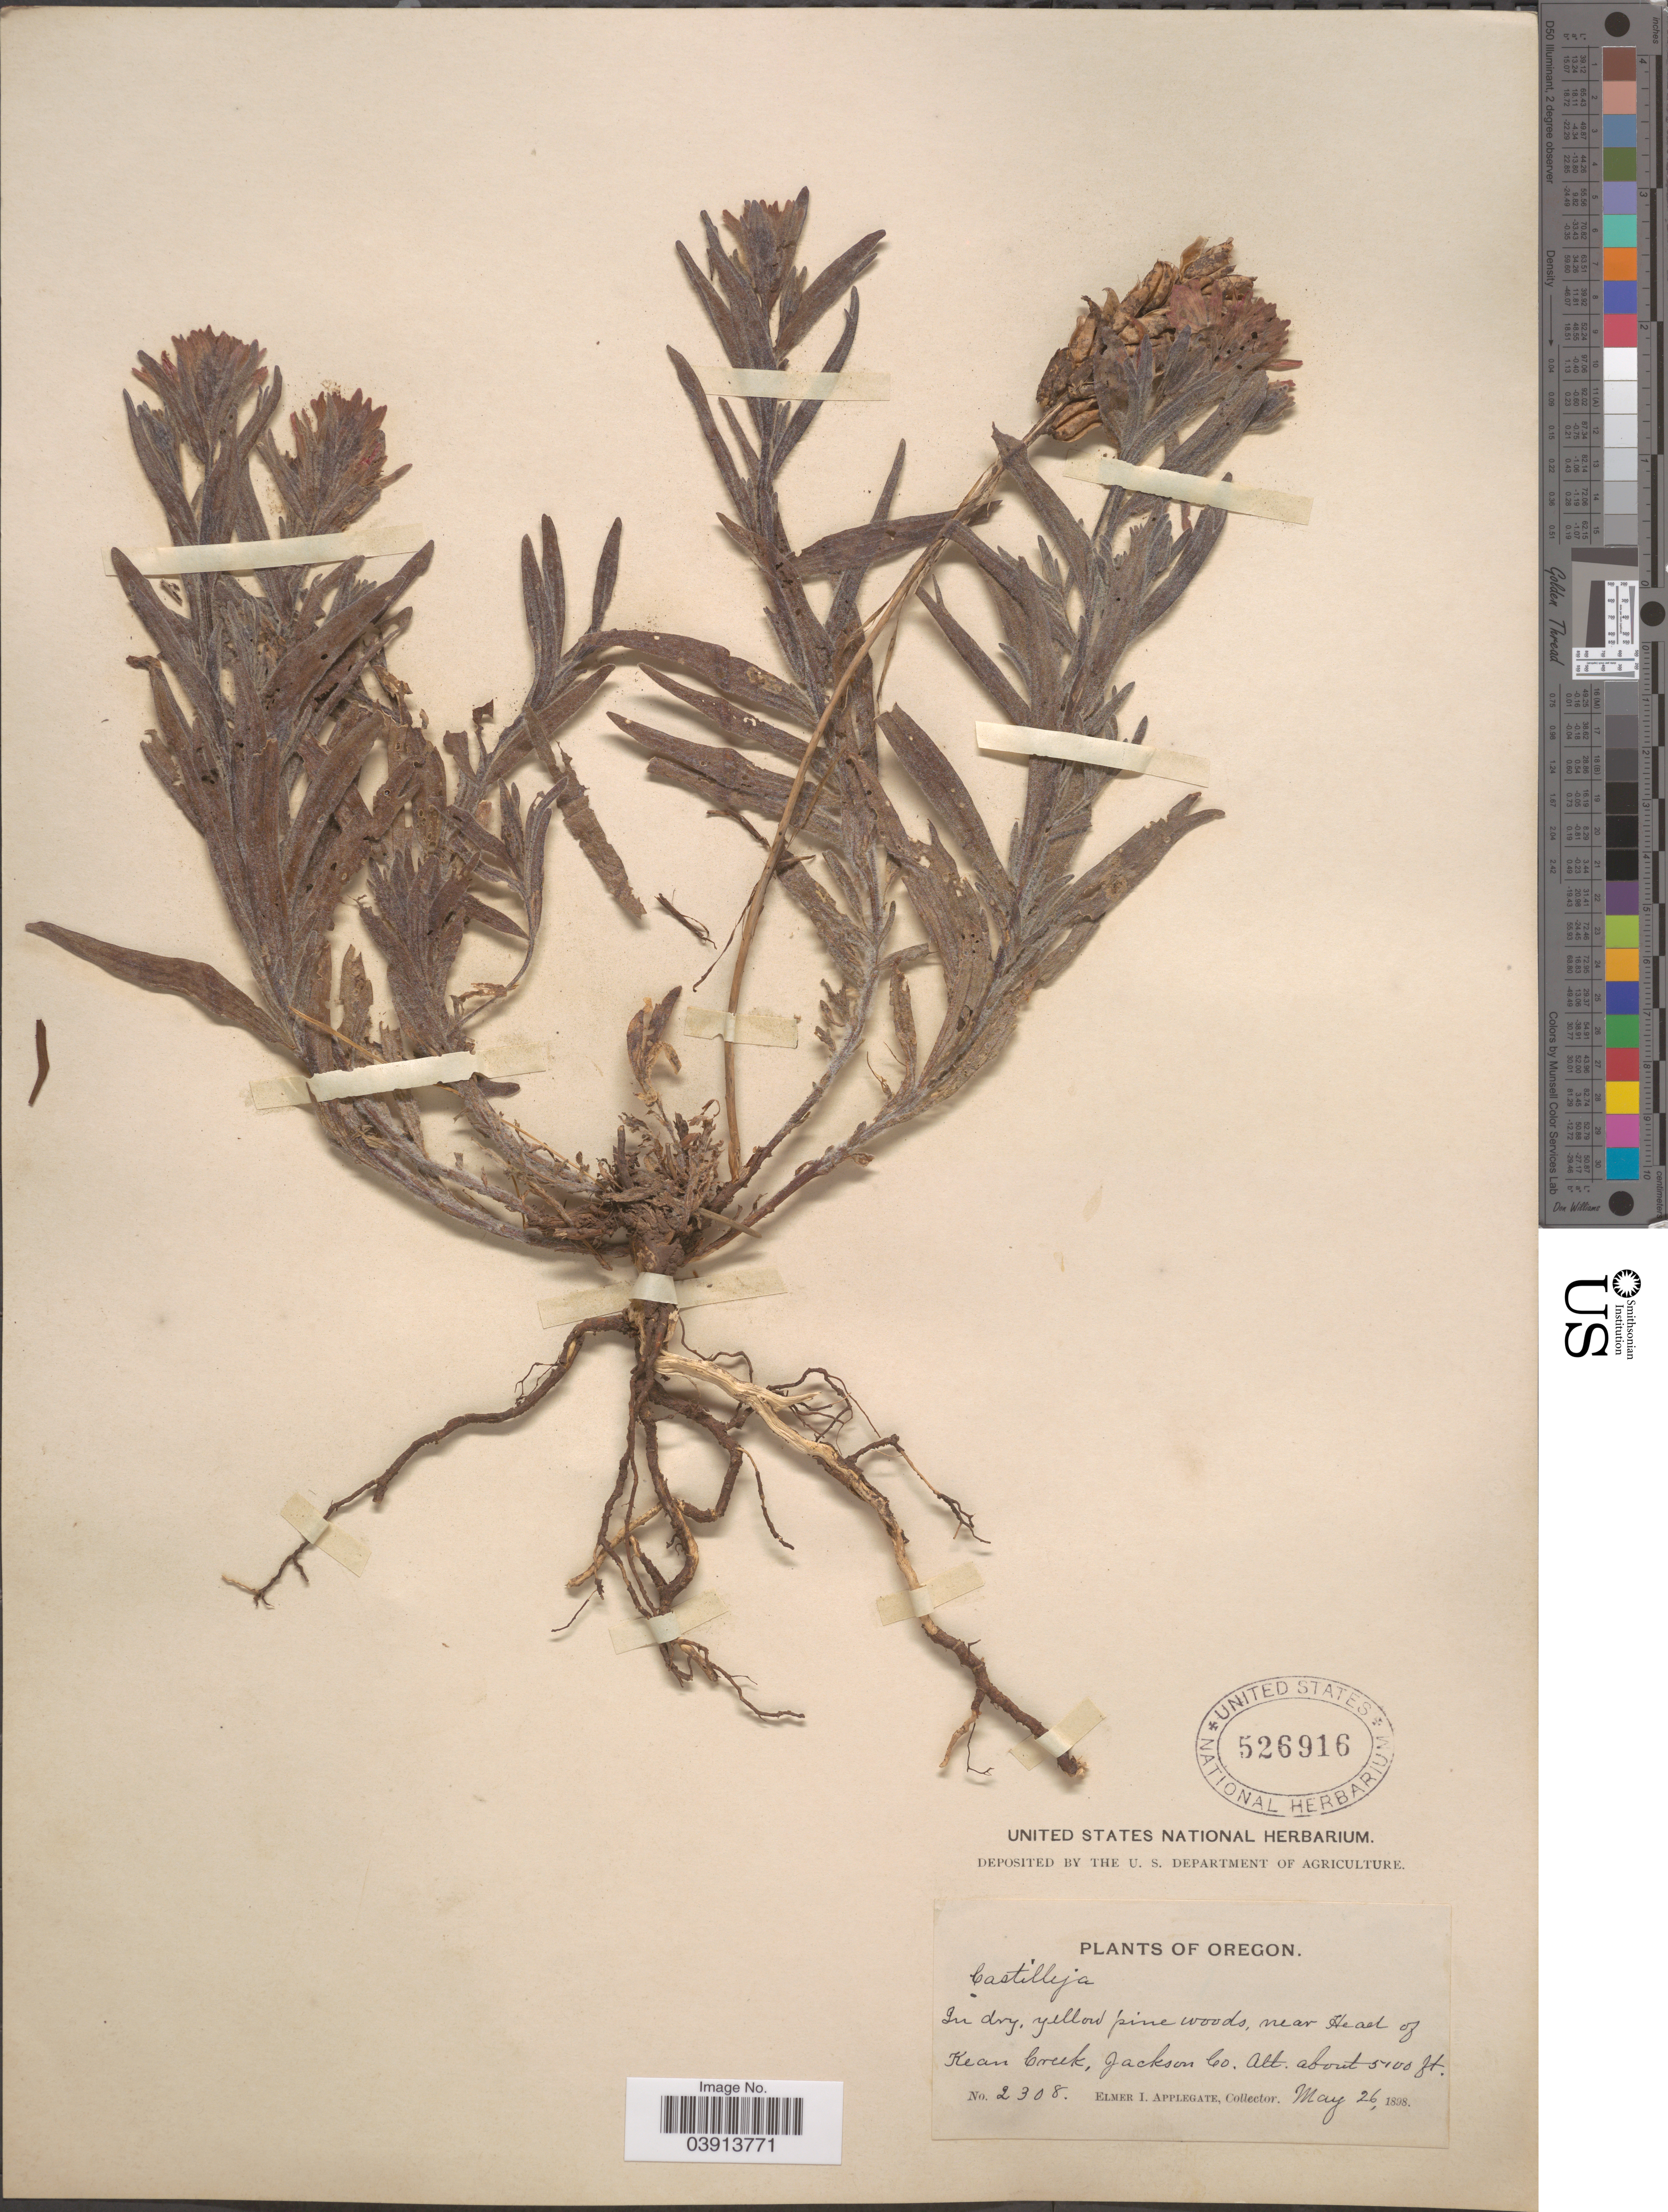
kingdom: Plantae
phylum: Tracheophyta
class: Magnoliopsida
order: Lamiales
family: Orobanchaceae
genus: Castilleja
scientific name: Castilleja pruinosa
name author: Fernald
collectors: E. I. Applegate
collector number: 2308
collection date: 1898-05-26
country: United States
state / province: Oregon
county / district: Jackson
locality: Near Head of Kean Creek, Jackson Co.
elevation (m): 1554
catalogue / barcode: US 526916